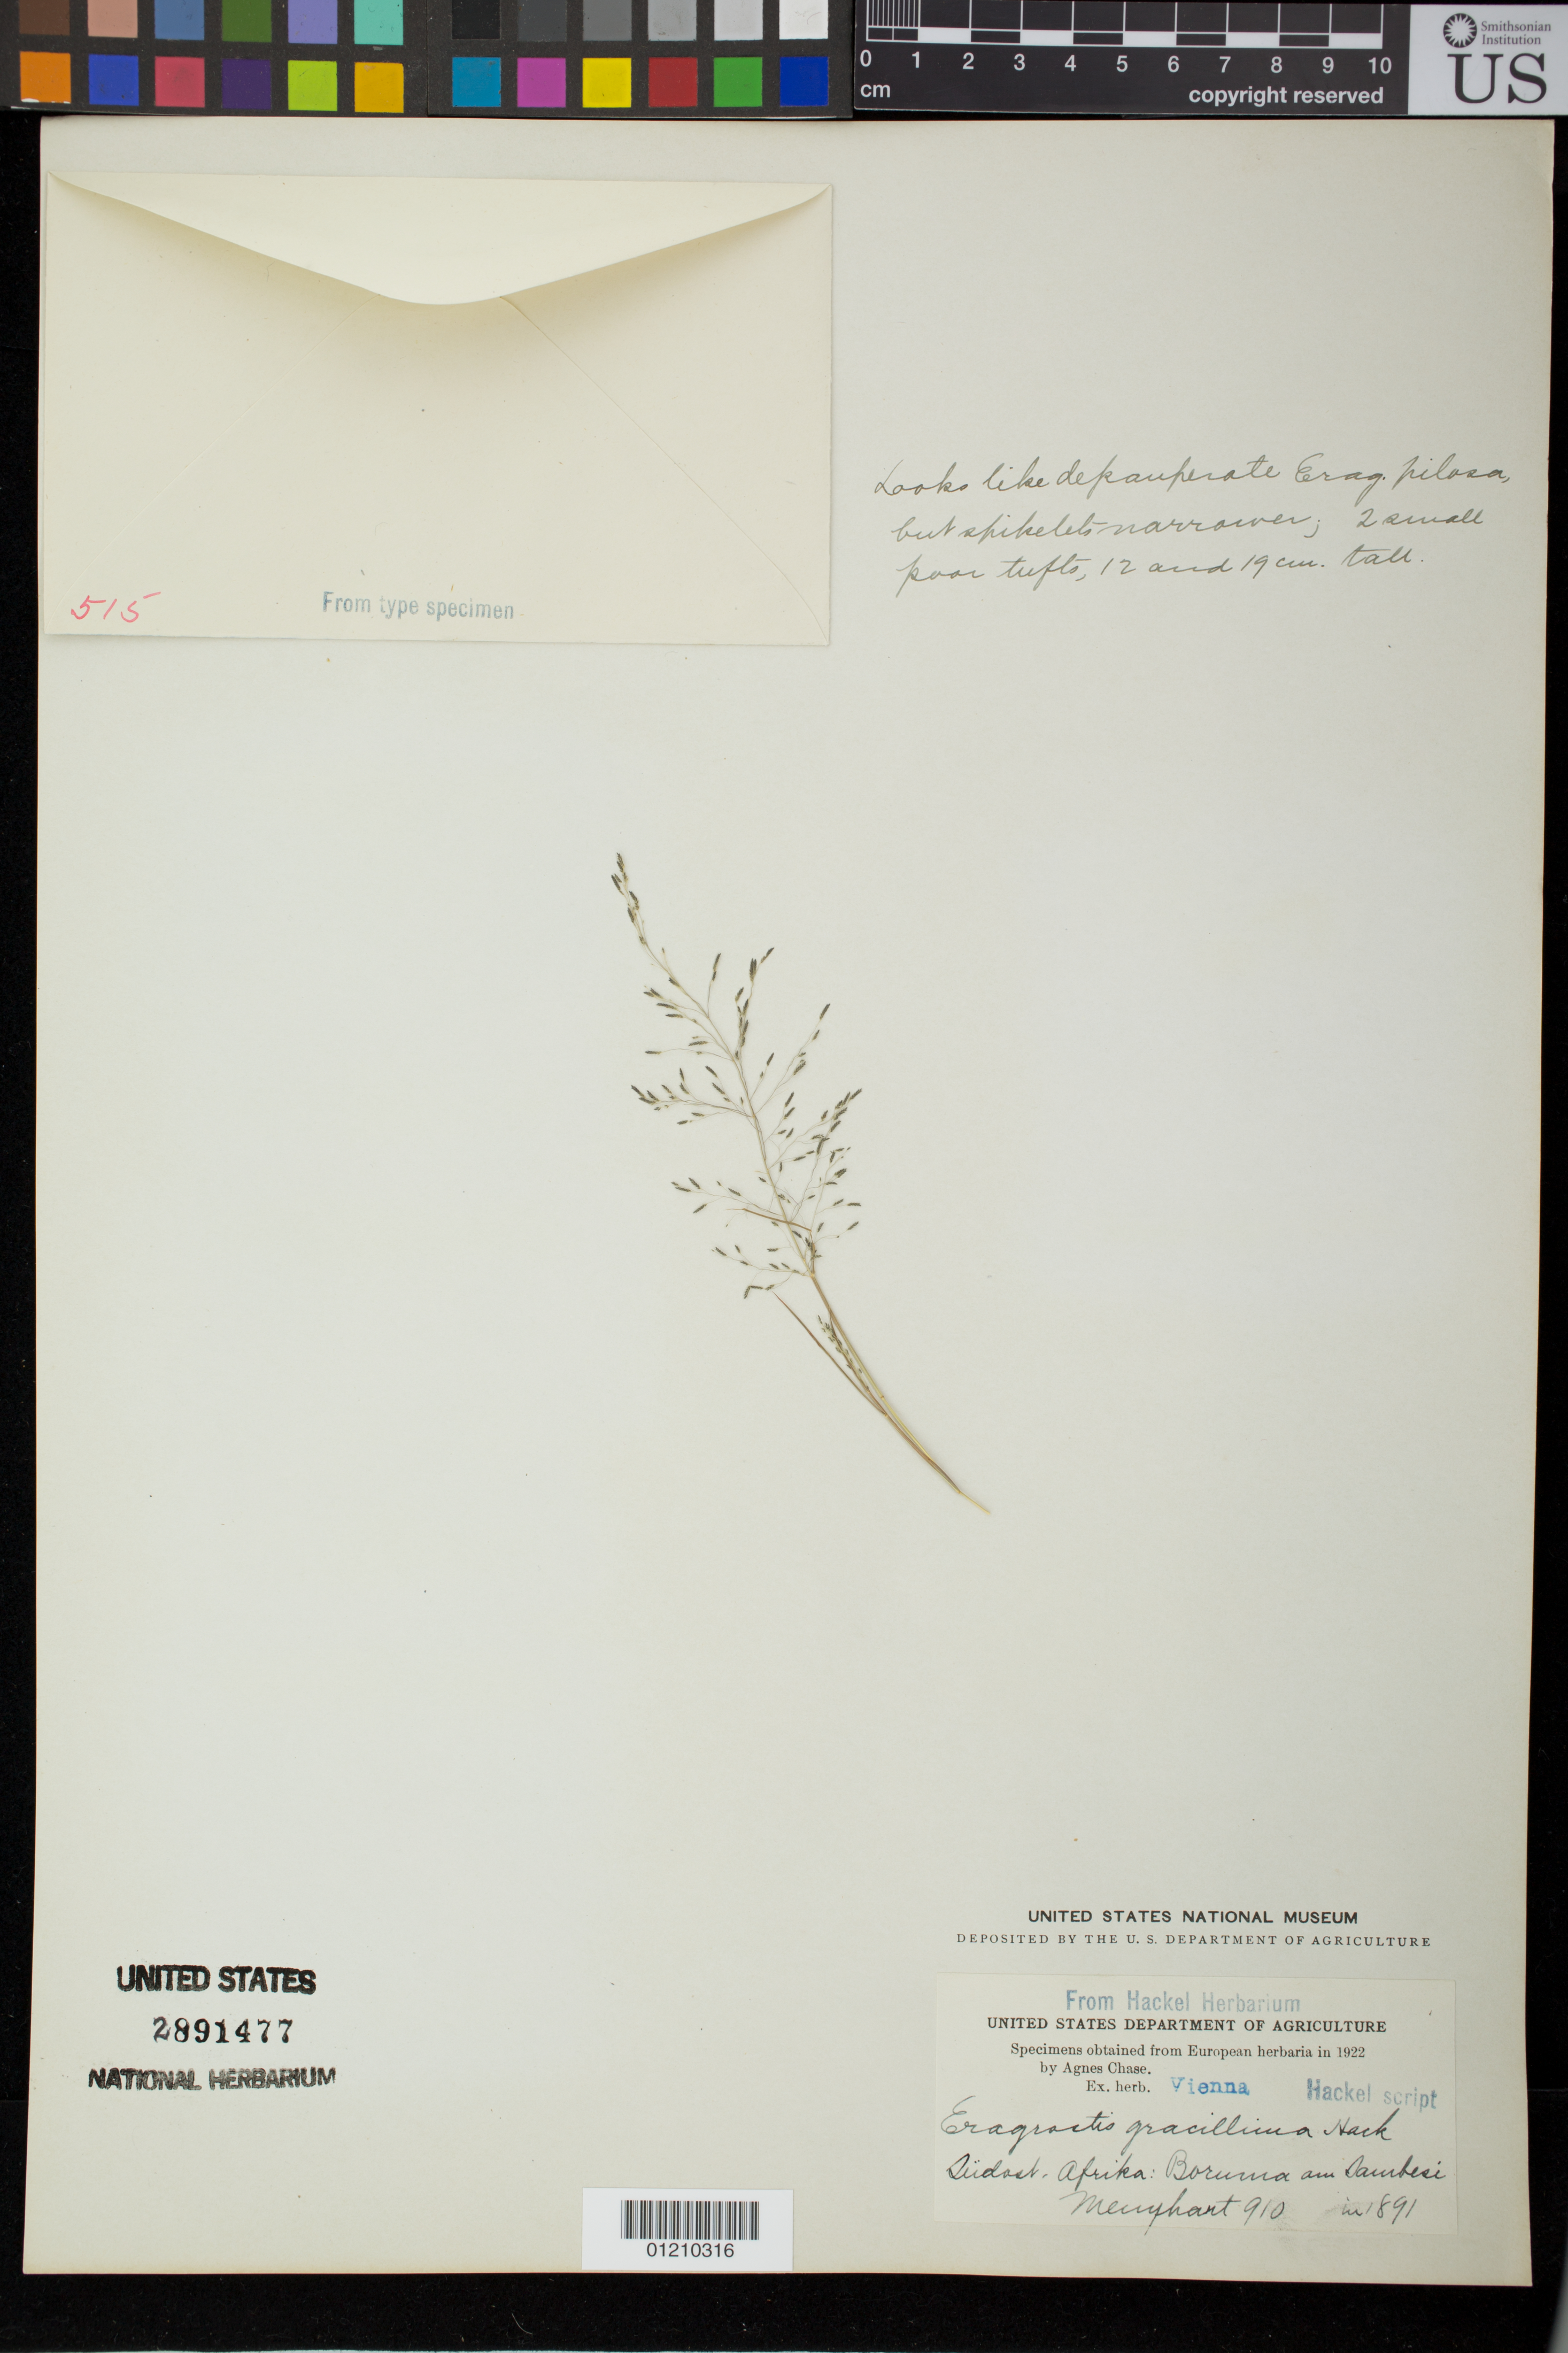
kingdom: Plantae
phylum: Tracheophyta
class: Liliopsida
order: Poales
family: Poaceae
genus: Eragrostis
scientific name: Eragrostis gracillima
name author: Hack. in Schinz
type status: Type Collection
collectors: L. Menyharth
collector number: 910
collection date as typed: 1891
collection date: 1891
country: Mozambique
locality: Boruma am Sambesi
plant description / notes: Fragmentary material of type specimen ex herb. Vienna.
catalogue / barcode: US 2891477